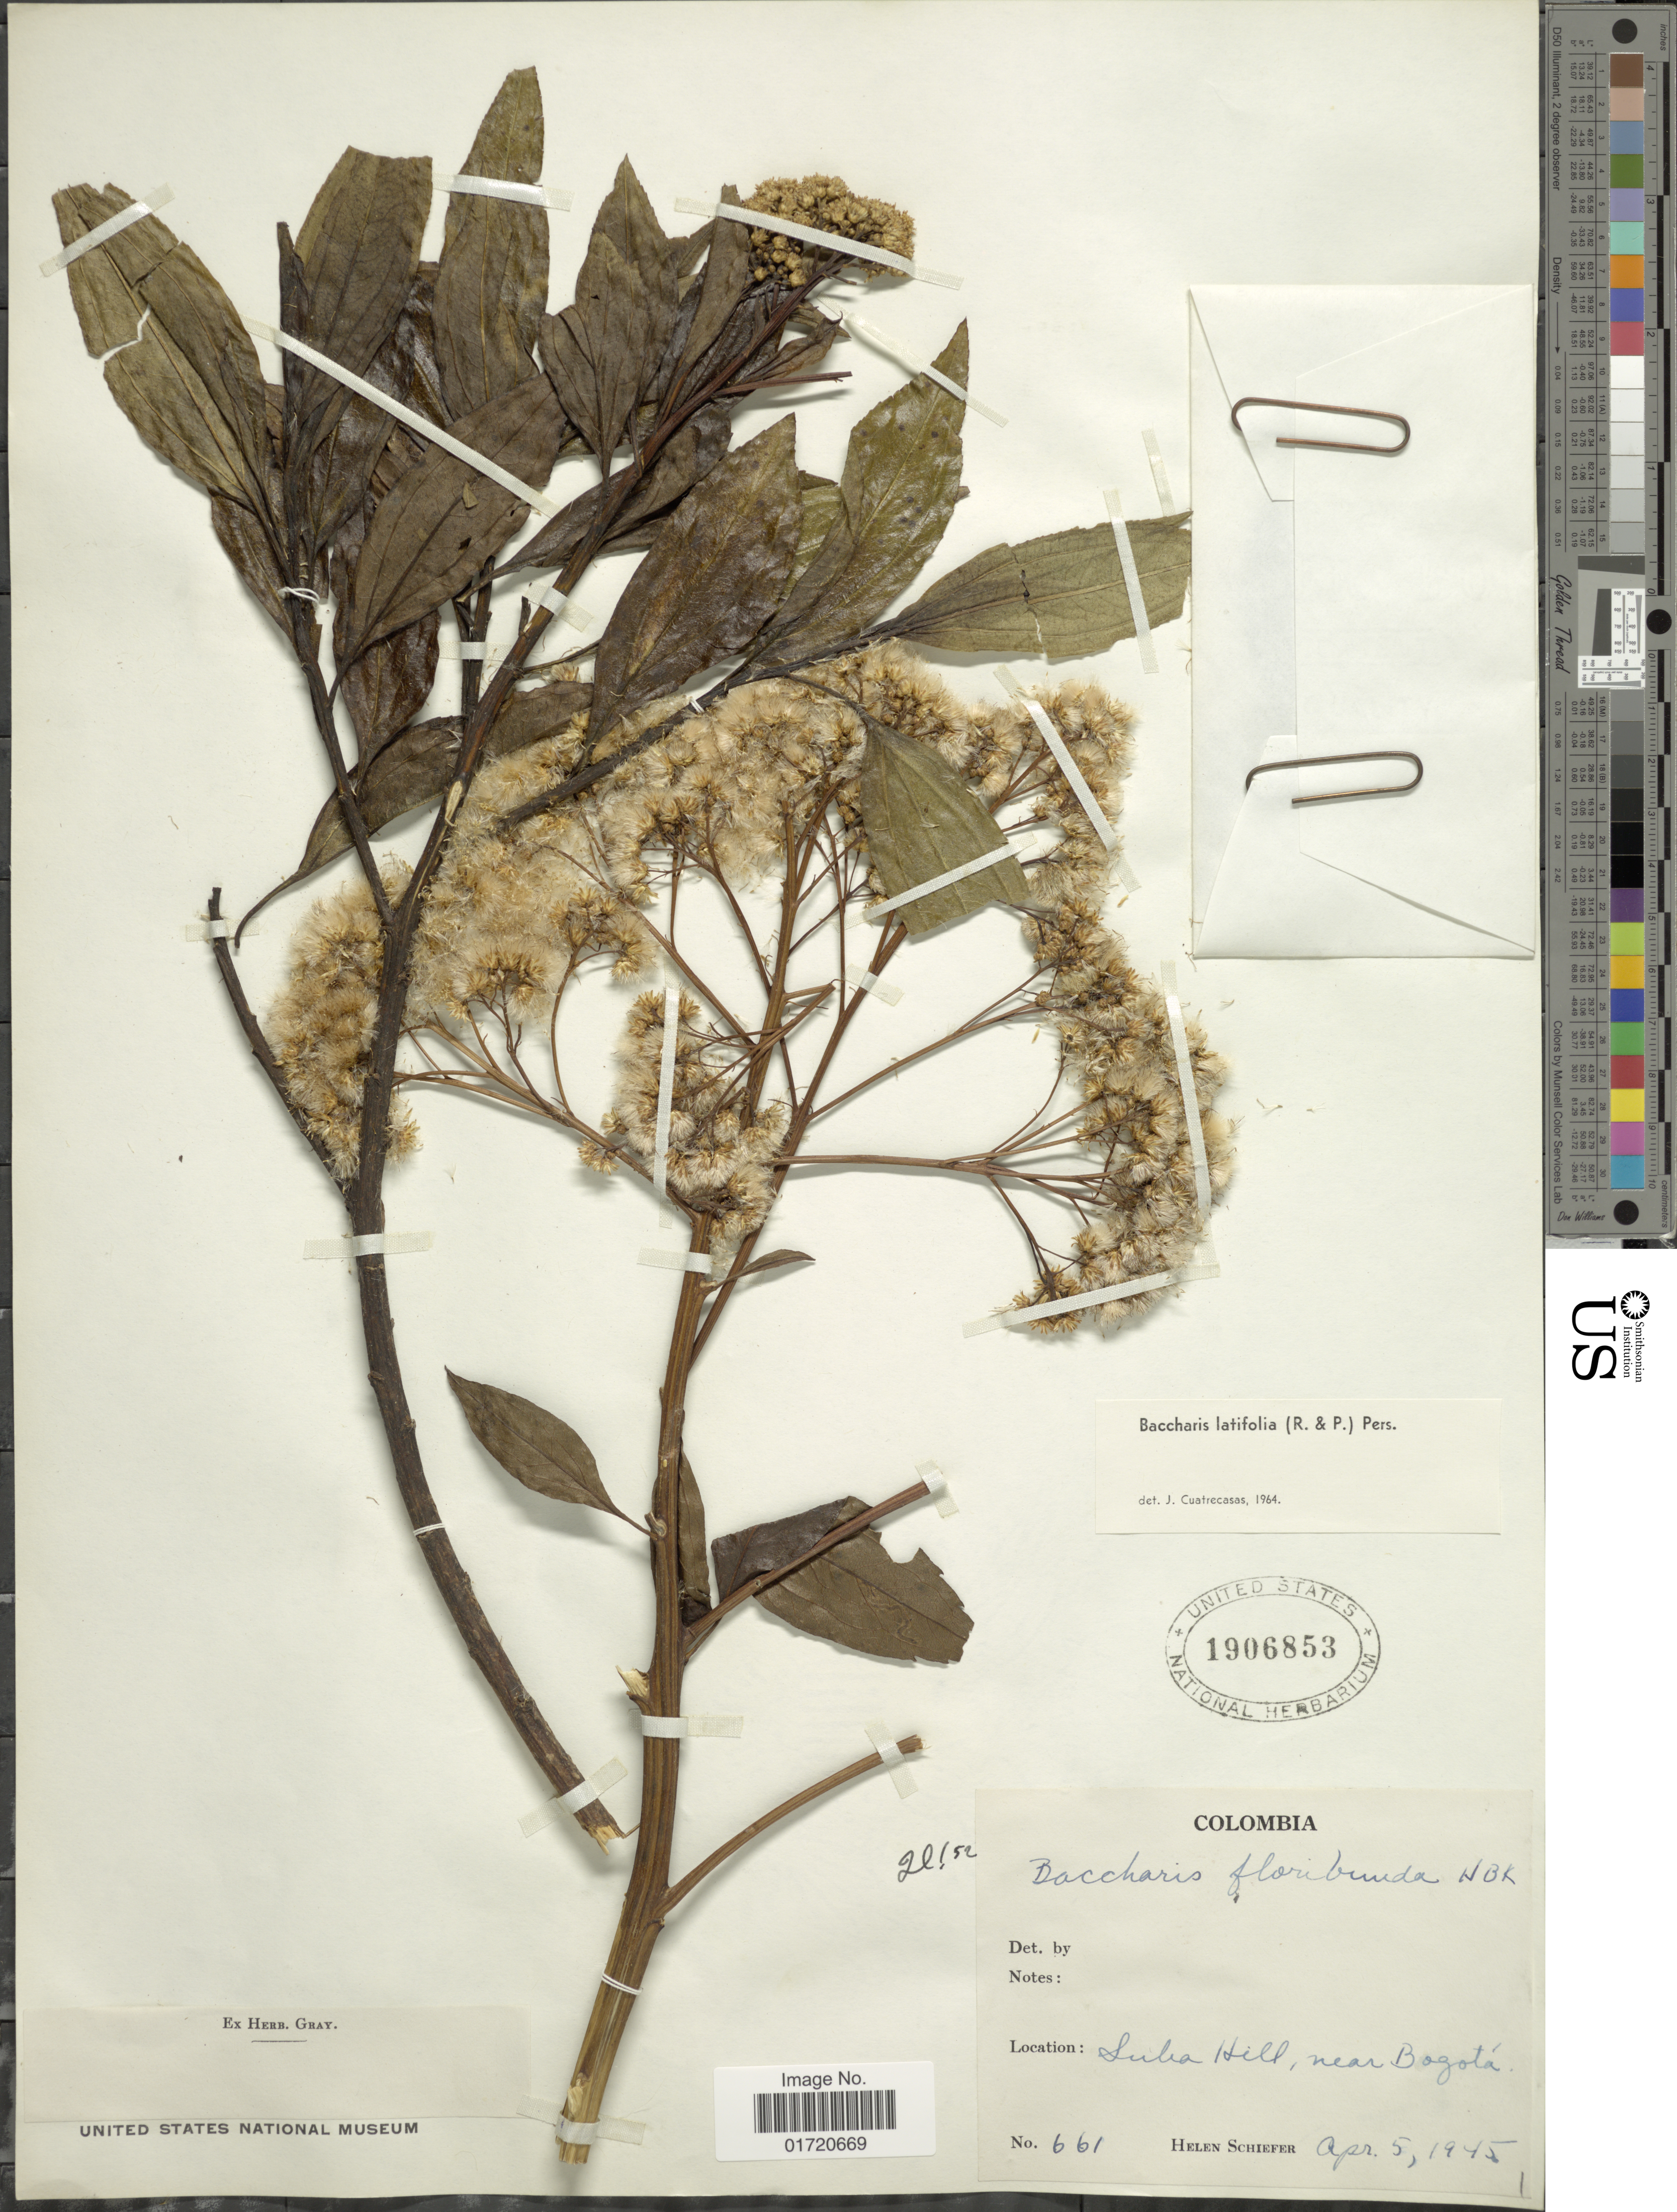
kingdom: Plantae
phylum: Tracheophyta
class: Magnoliopsida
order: Asterales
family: Asteraceae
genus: Baccharis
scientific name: Baccharis latifolia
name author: (Ruiz & Pav.) Pers.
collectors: H. Schiefer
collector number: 661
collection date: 1945-04-05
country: Colombia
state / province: Bogota D.C.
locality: Suba Hill, near Bogota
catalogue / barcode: US 1906853